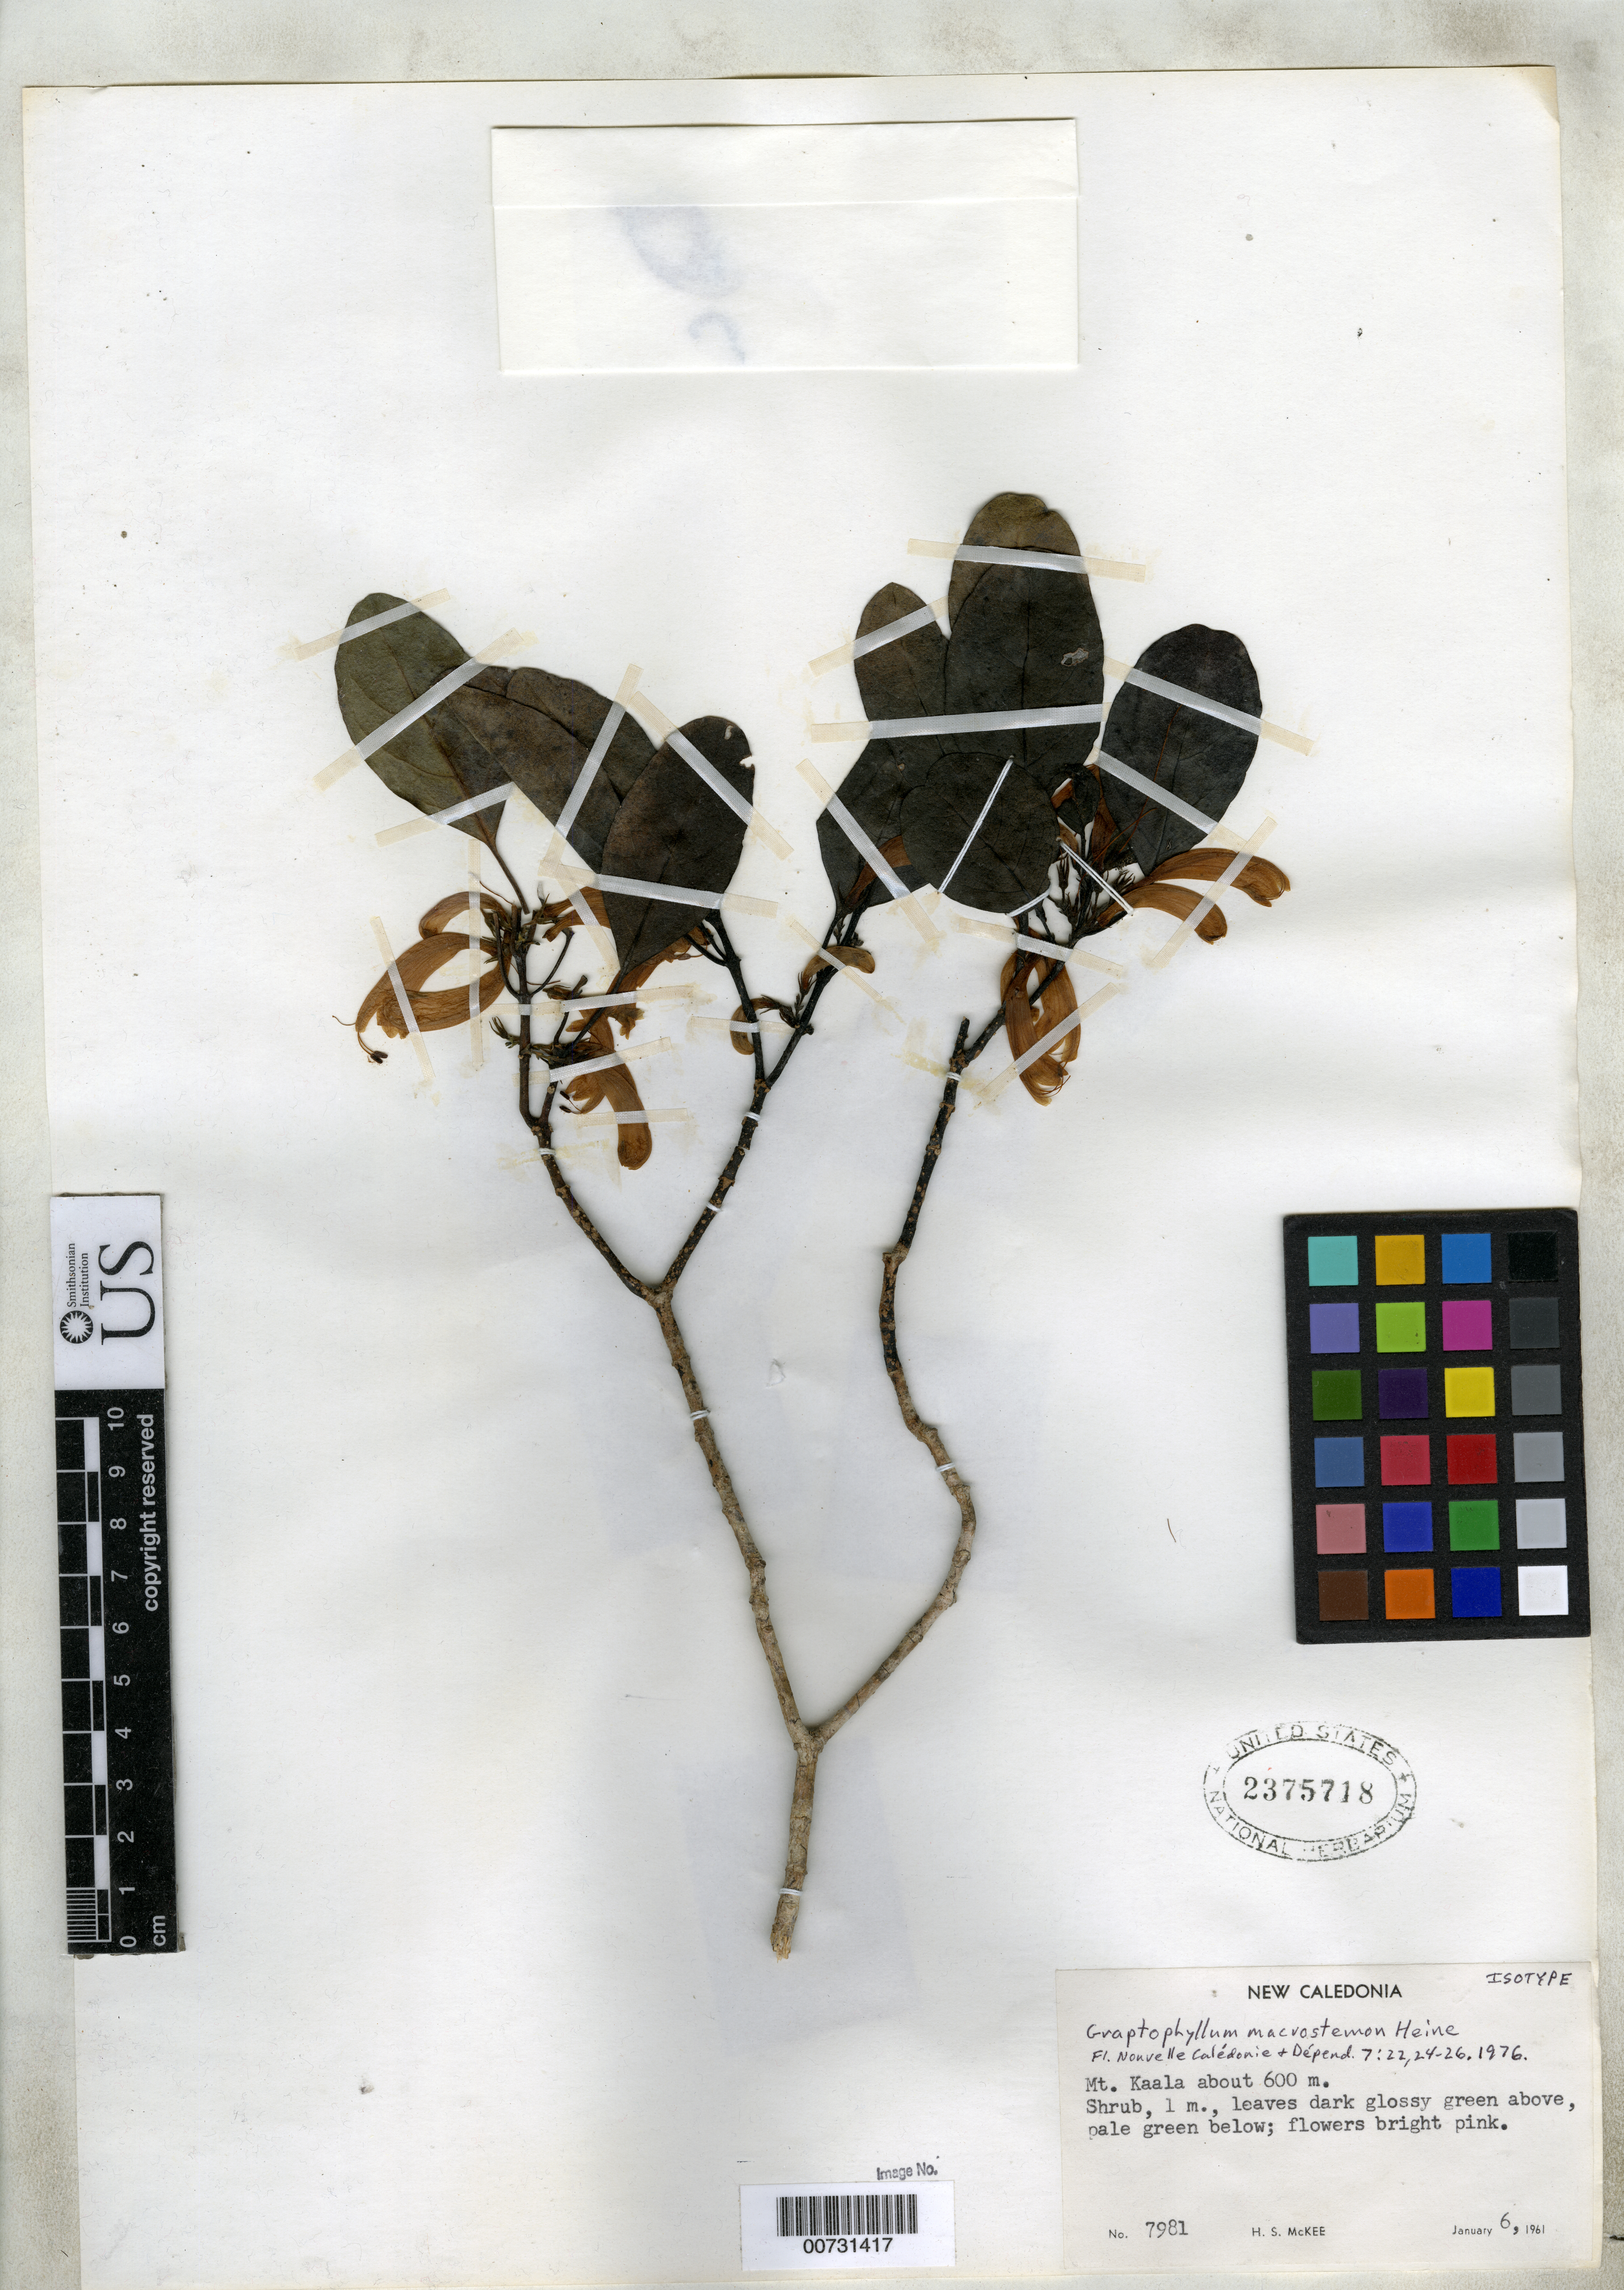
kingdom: Plantae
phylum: Tracheophyta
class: Magnoliopsida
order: Lamiales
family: Acanthaceae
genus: Graptophyllum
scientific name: Graptophyllum macrostemon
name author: Heine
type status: Isotype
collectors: H. S. McKee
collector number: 7981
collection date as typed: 06 Jan 1961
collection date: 1961-01-06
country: New Caledonia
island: New Caledonia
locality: Mt. Kaala.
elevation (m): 600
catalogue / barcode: US 2375718